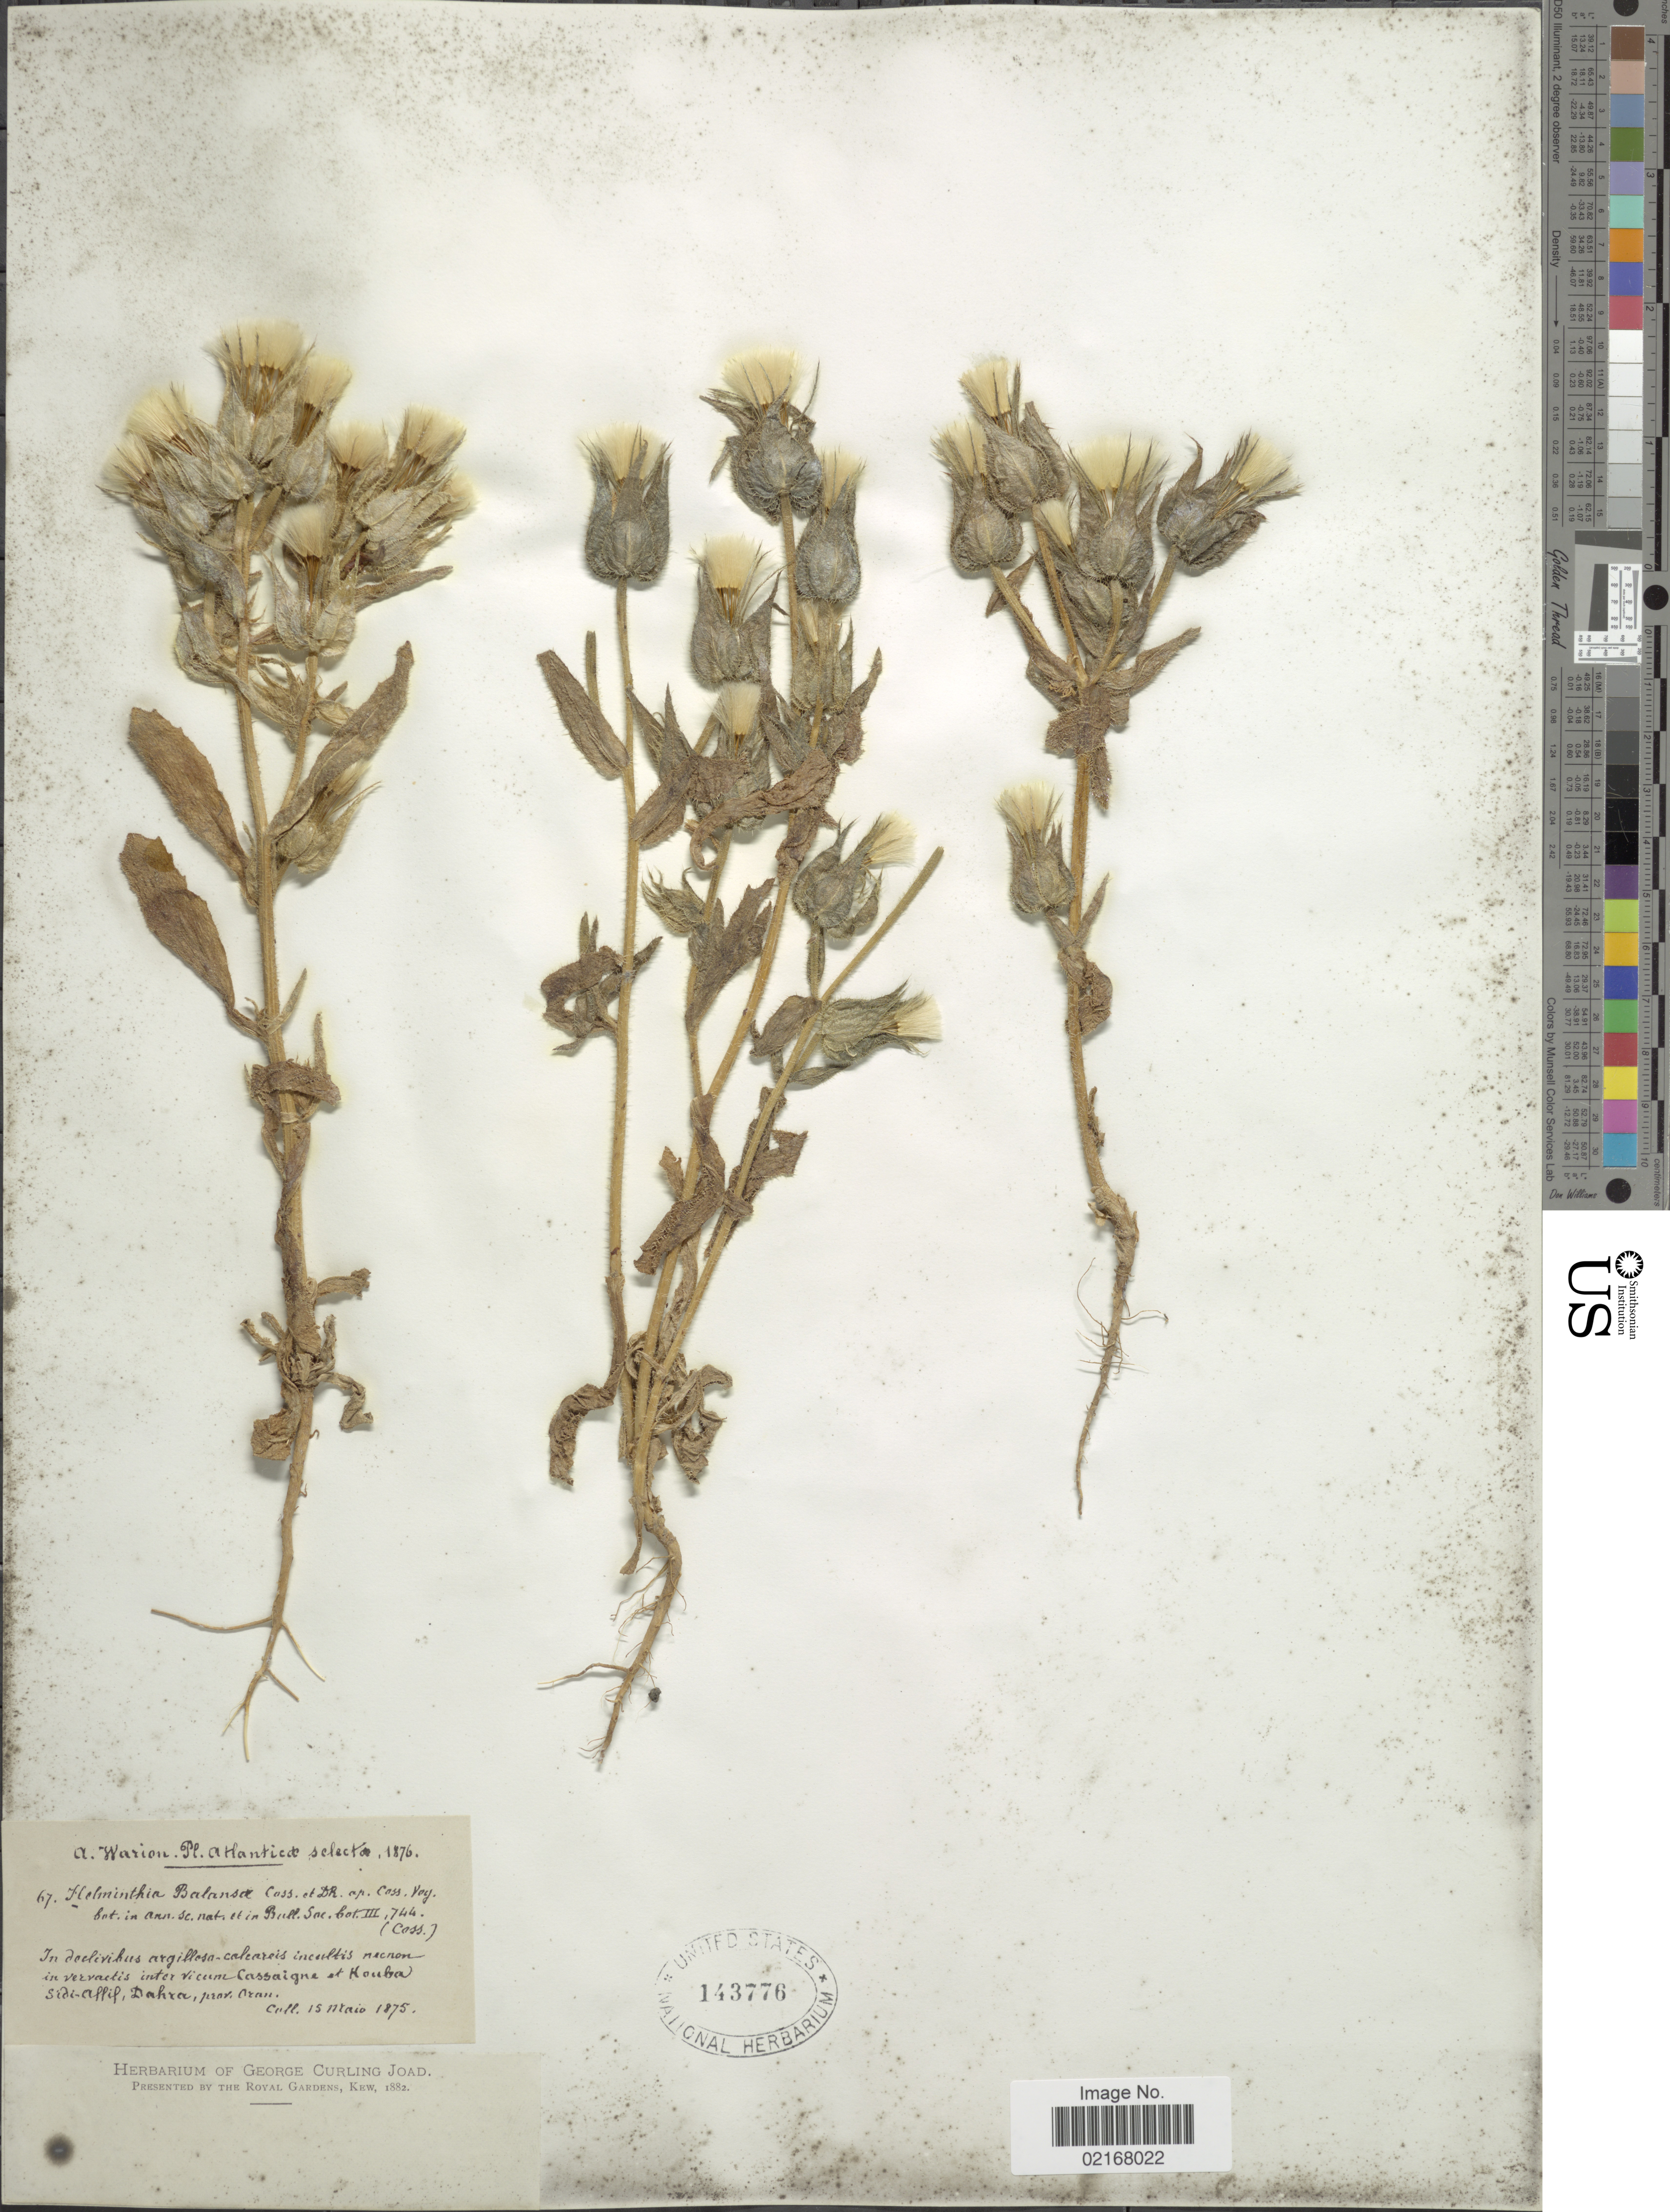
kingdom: Plantae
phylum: Tracheophyta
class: Magnoliopsida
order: Asterales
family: Asteraceae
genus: Helminthotheca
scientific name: Helminthotheca balansae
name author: (Coss. & Durieu) Lack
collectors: A. Warion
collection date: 1875-05-15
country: Algeria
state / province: Oran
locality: In declivibus argillosa-calcareis incultis necnon in vervactis inter vicum Cassaigne et Kouba Sidi-Affif, Dahra, prov. Oran.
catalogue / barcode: US 143776